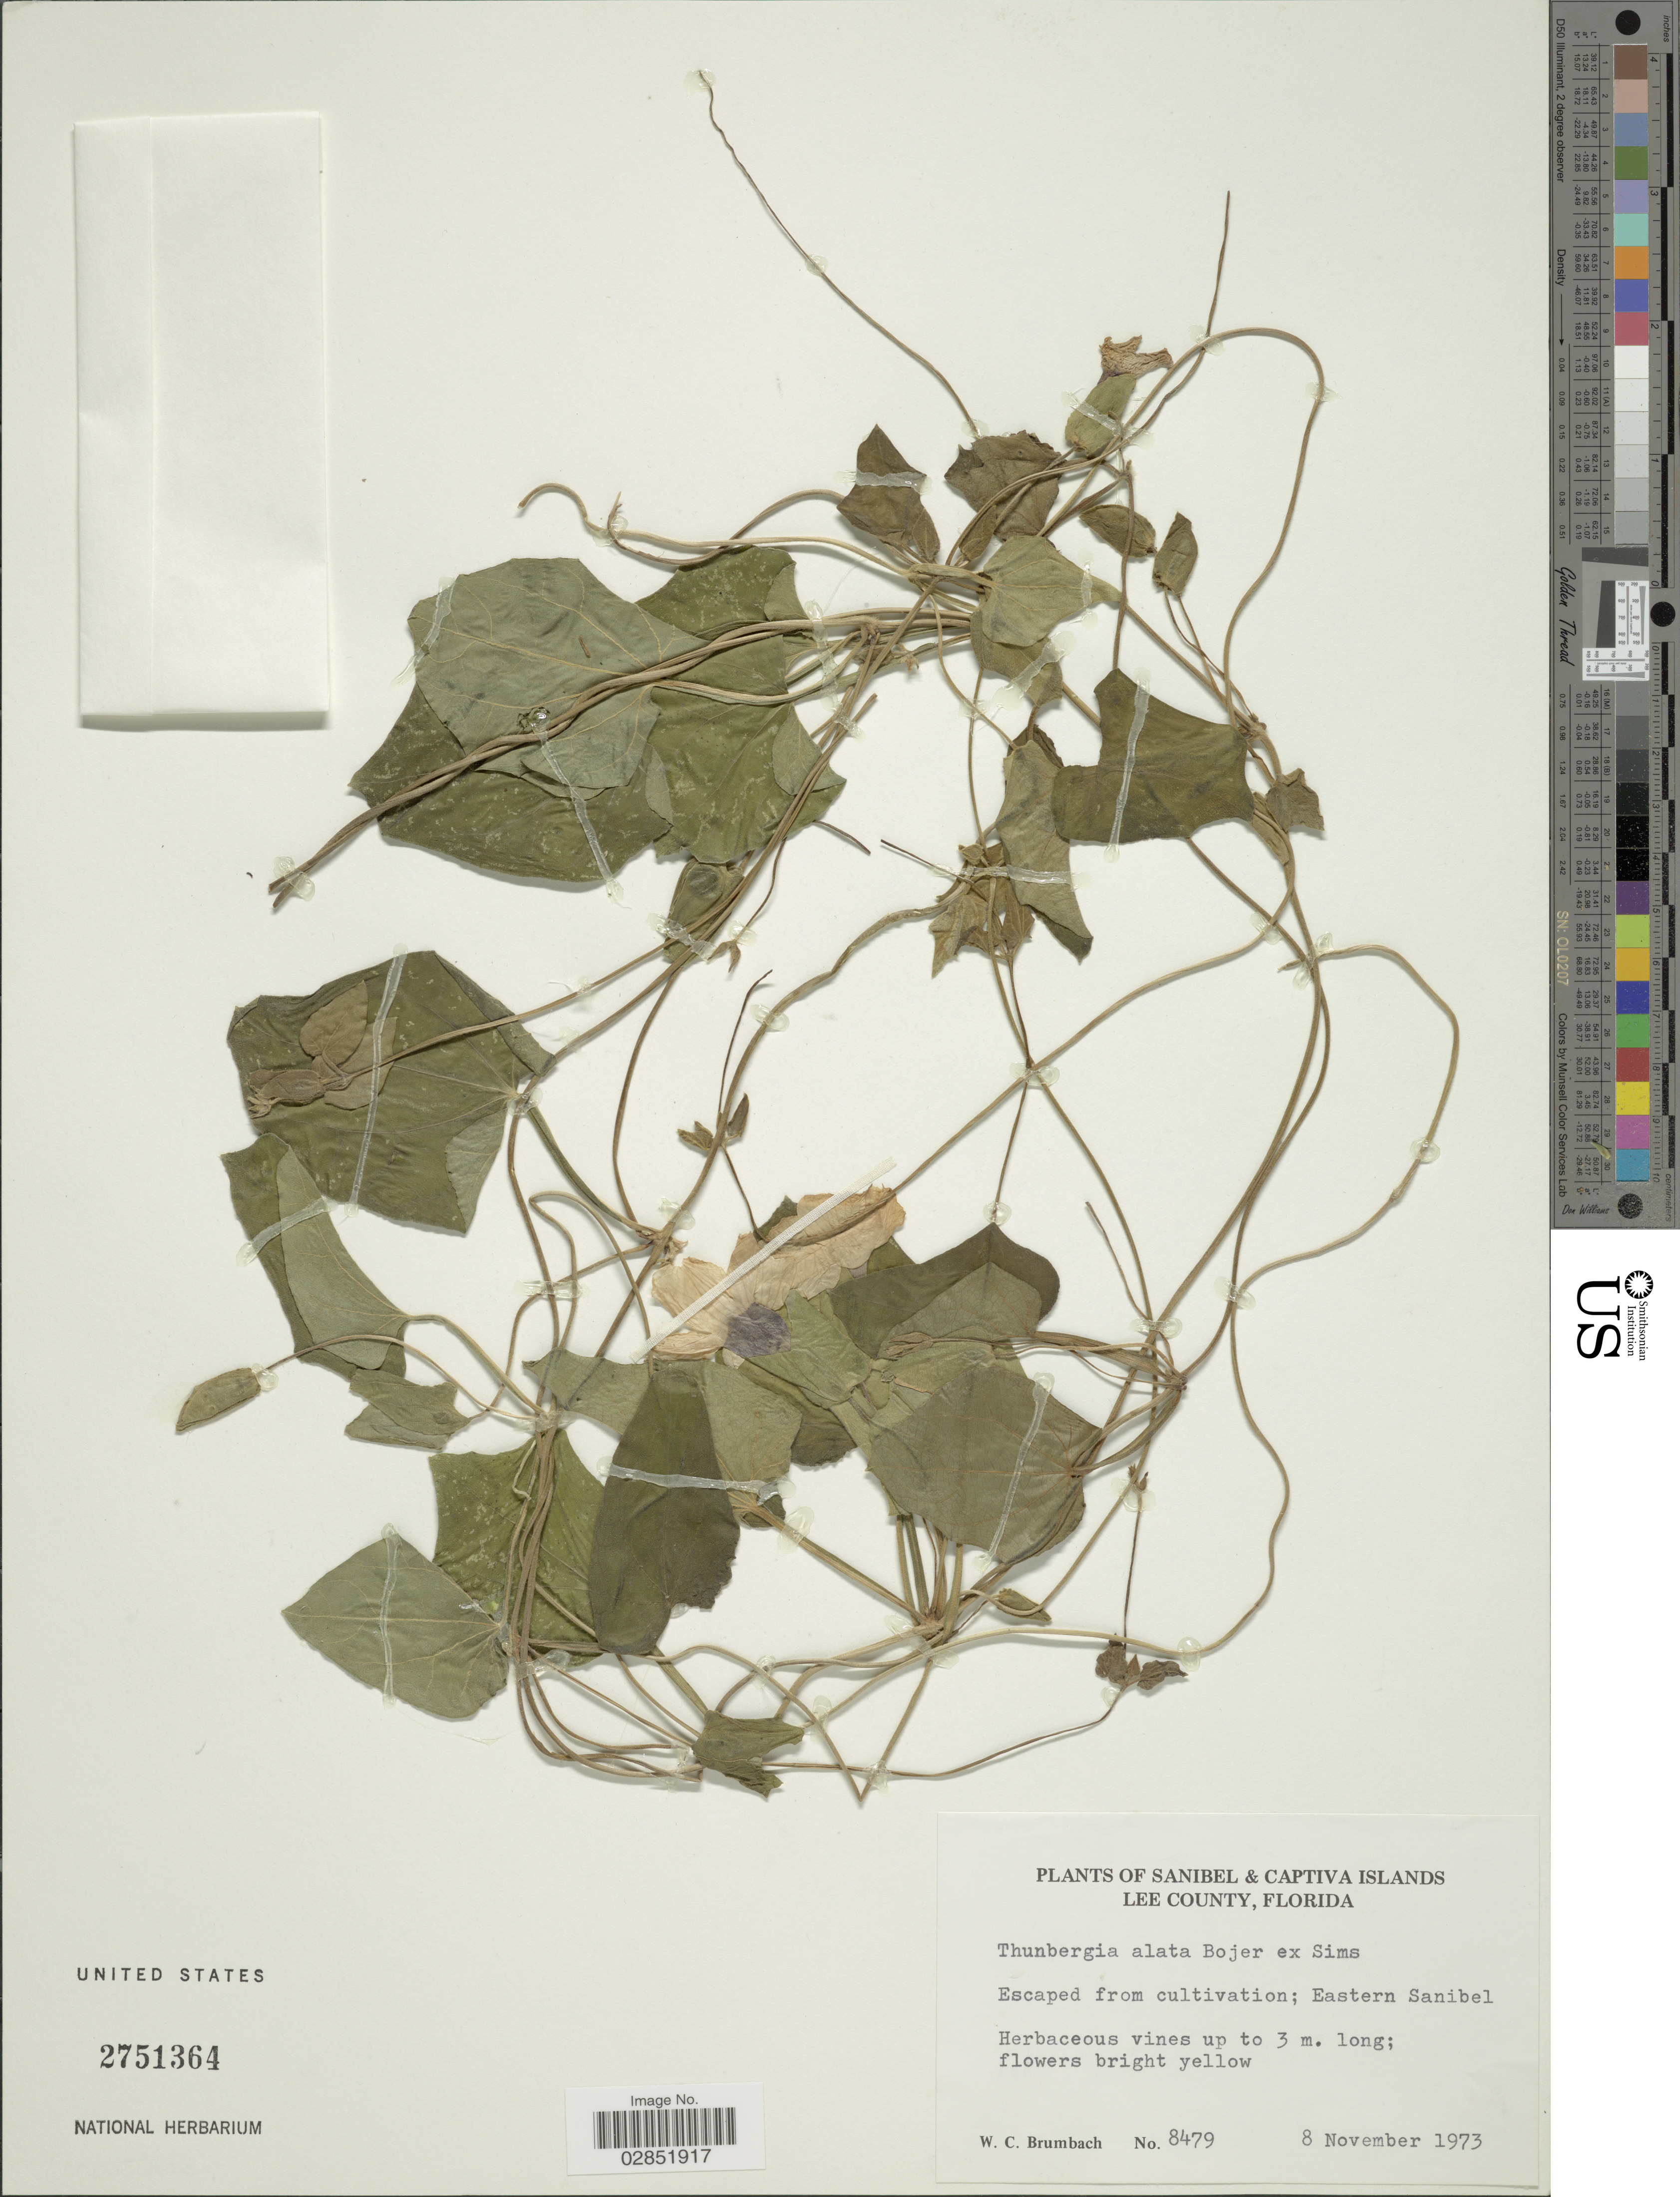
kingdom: Plantae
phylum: Tracheophyta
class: Magnoliopsida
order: Lamiales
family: Acanthaceae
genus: Thunbergia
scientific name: Thunbergia alata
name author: Bojer ex Sims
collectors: W. C. Brumbach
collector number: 8479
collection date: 1973-11-08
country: United States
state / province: Florida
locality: Lee County. Eastern Sanibel.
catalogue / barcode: US 2751364